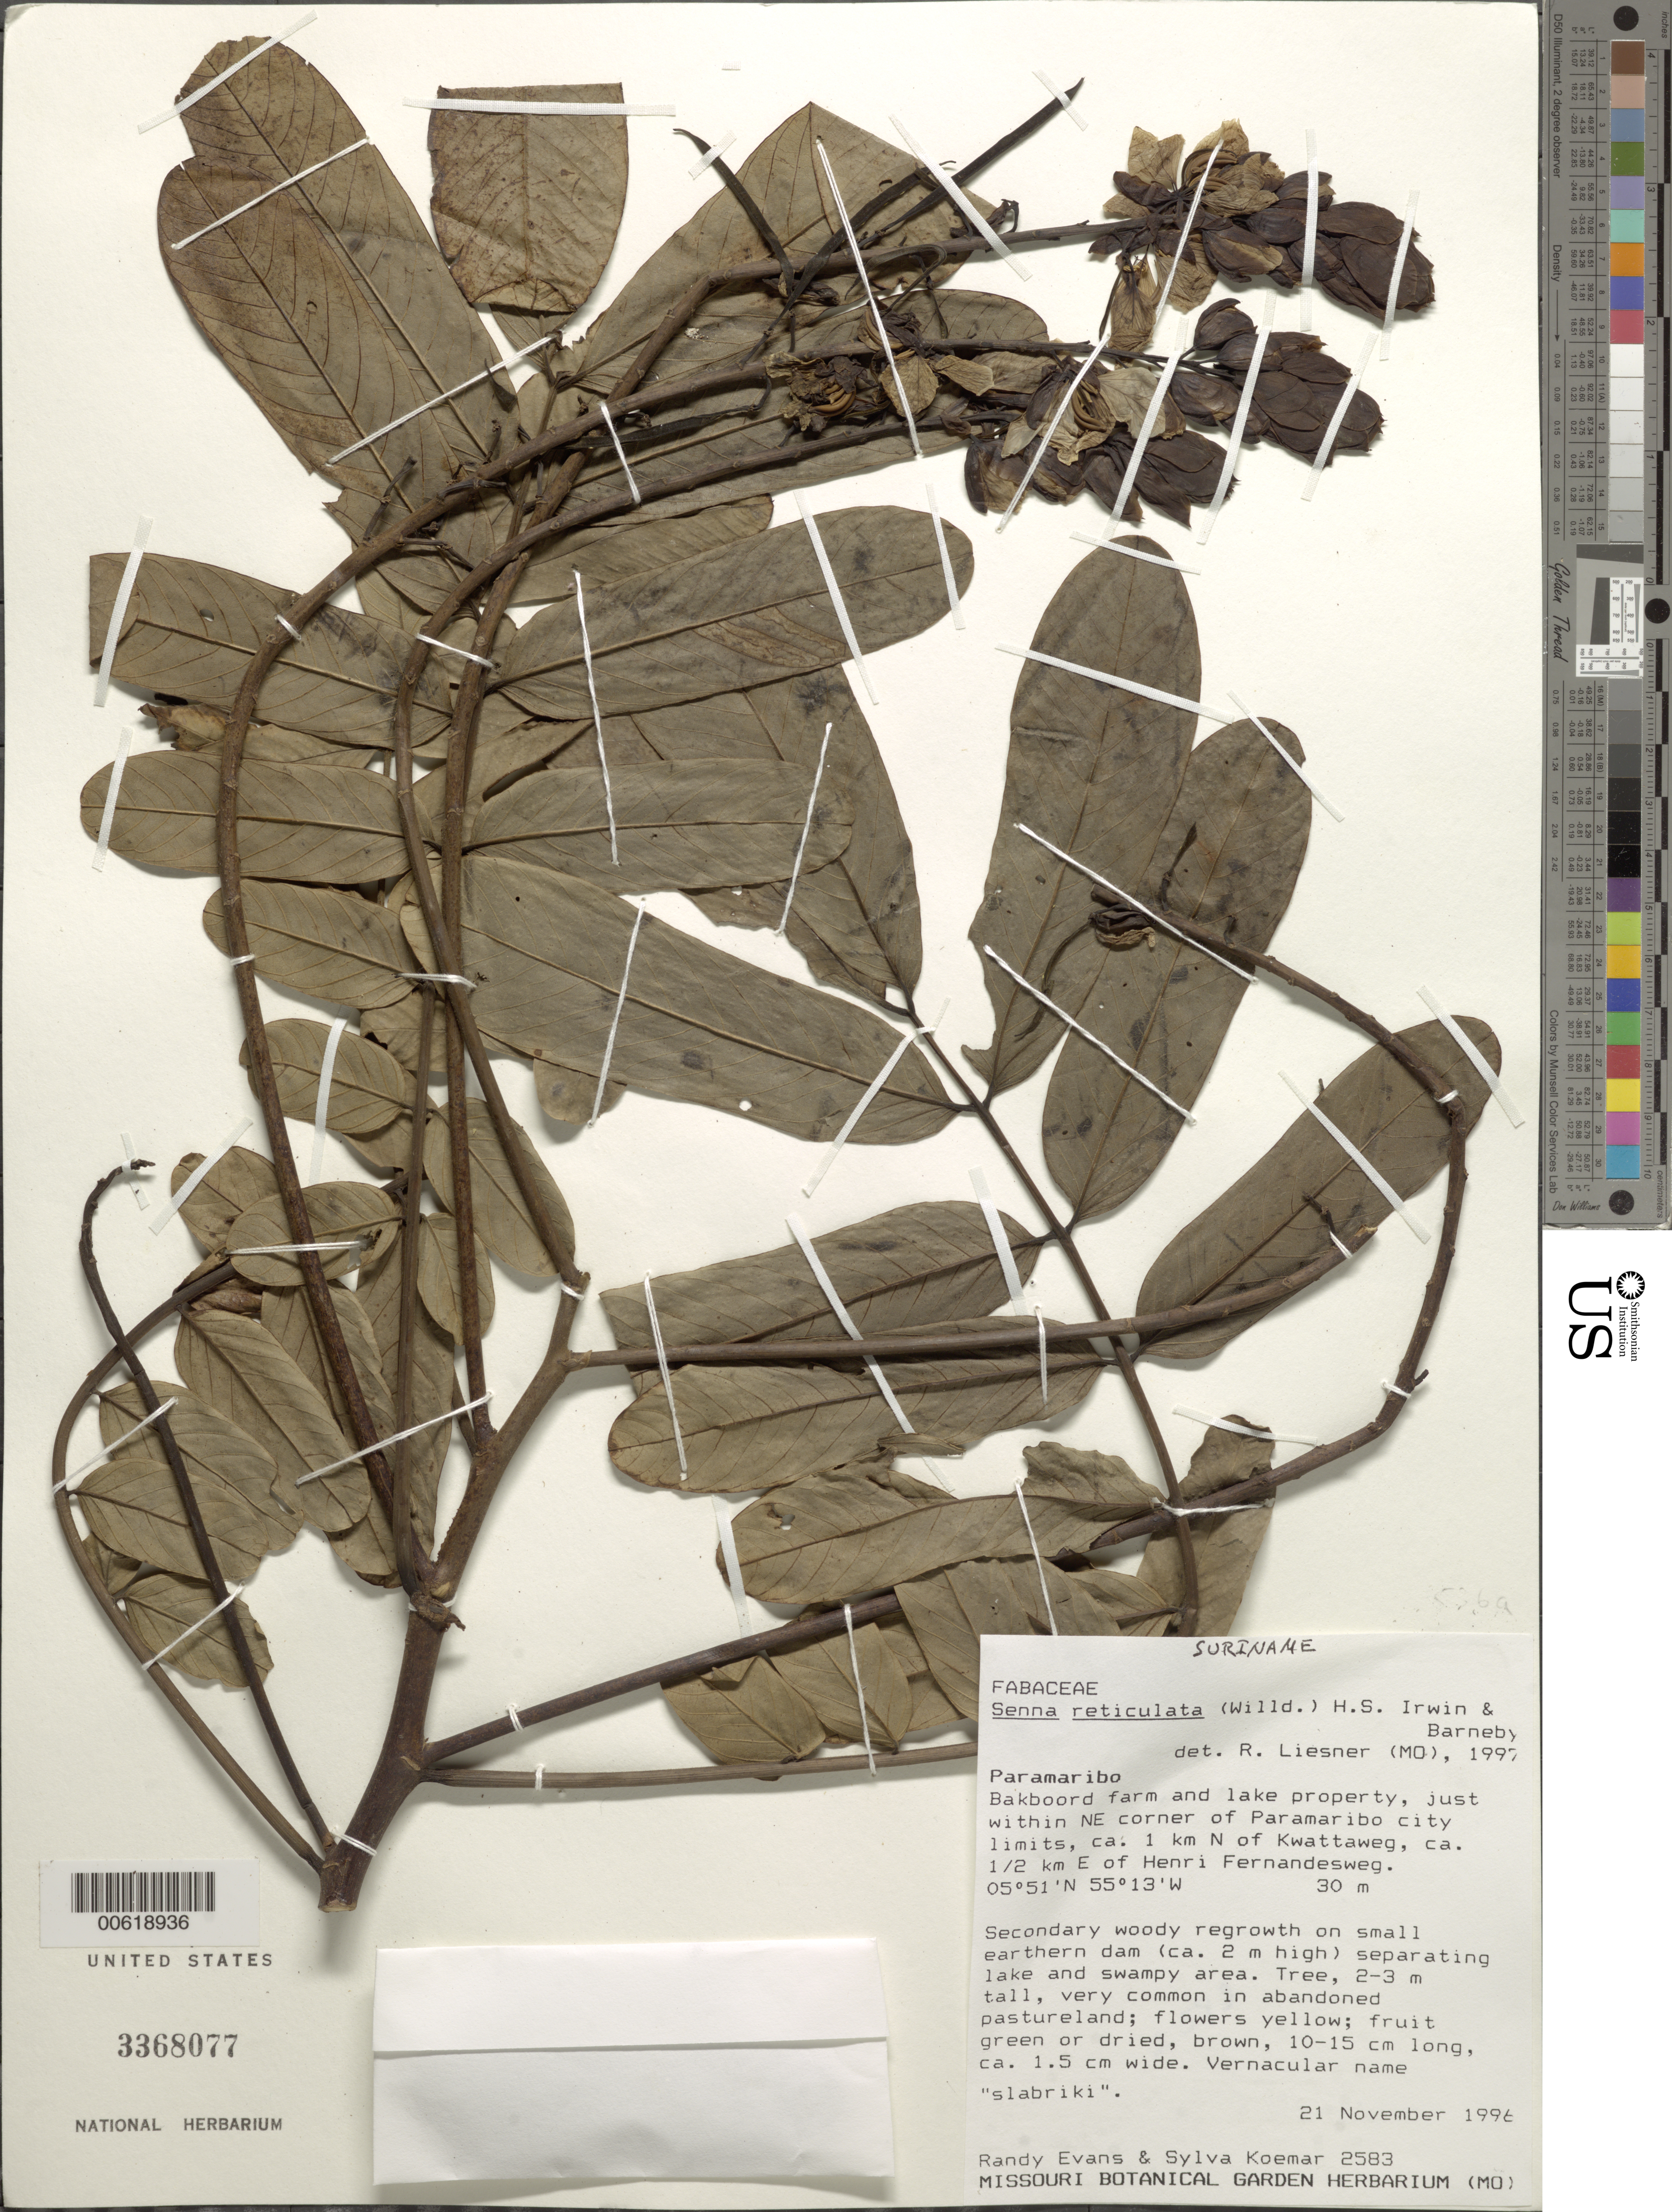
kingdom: Plantae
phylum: Tracheophyta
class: Magnoliopsida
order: Fabales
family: Fabaceae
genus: Senna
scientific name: Senna reticulata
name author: (Willd.) H.S. Irwin & Barneby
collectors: R. Evans & S. Koemar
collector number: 2583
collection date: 1996-11-21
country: Suriname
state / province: Paramaribo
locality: Paramaribo, Bakboord farm and lake property, just within NE corner of Paramaribo City limits, ca 1 km N of Kwattaweg, ca ½ km E of Henri Fernandesweg.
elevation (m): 30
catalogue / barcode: US 3368077